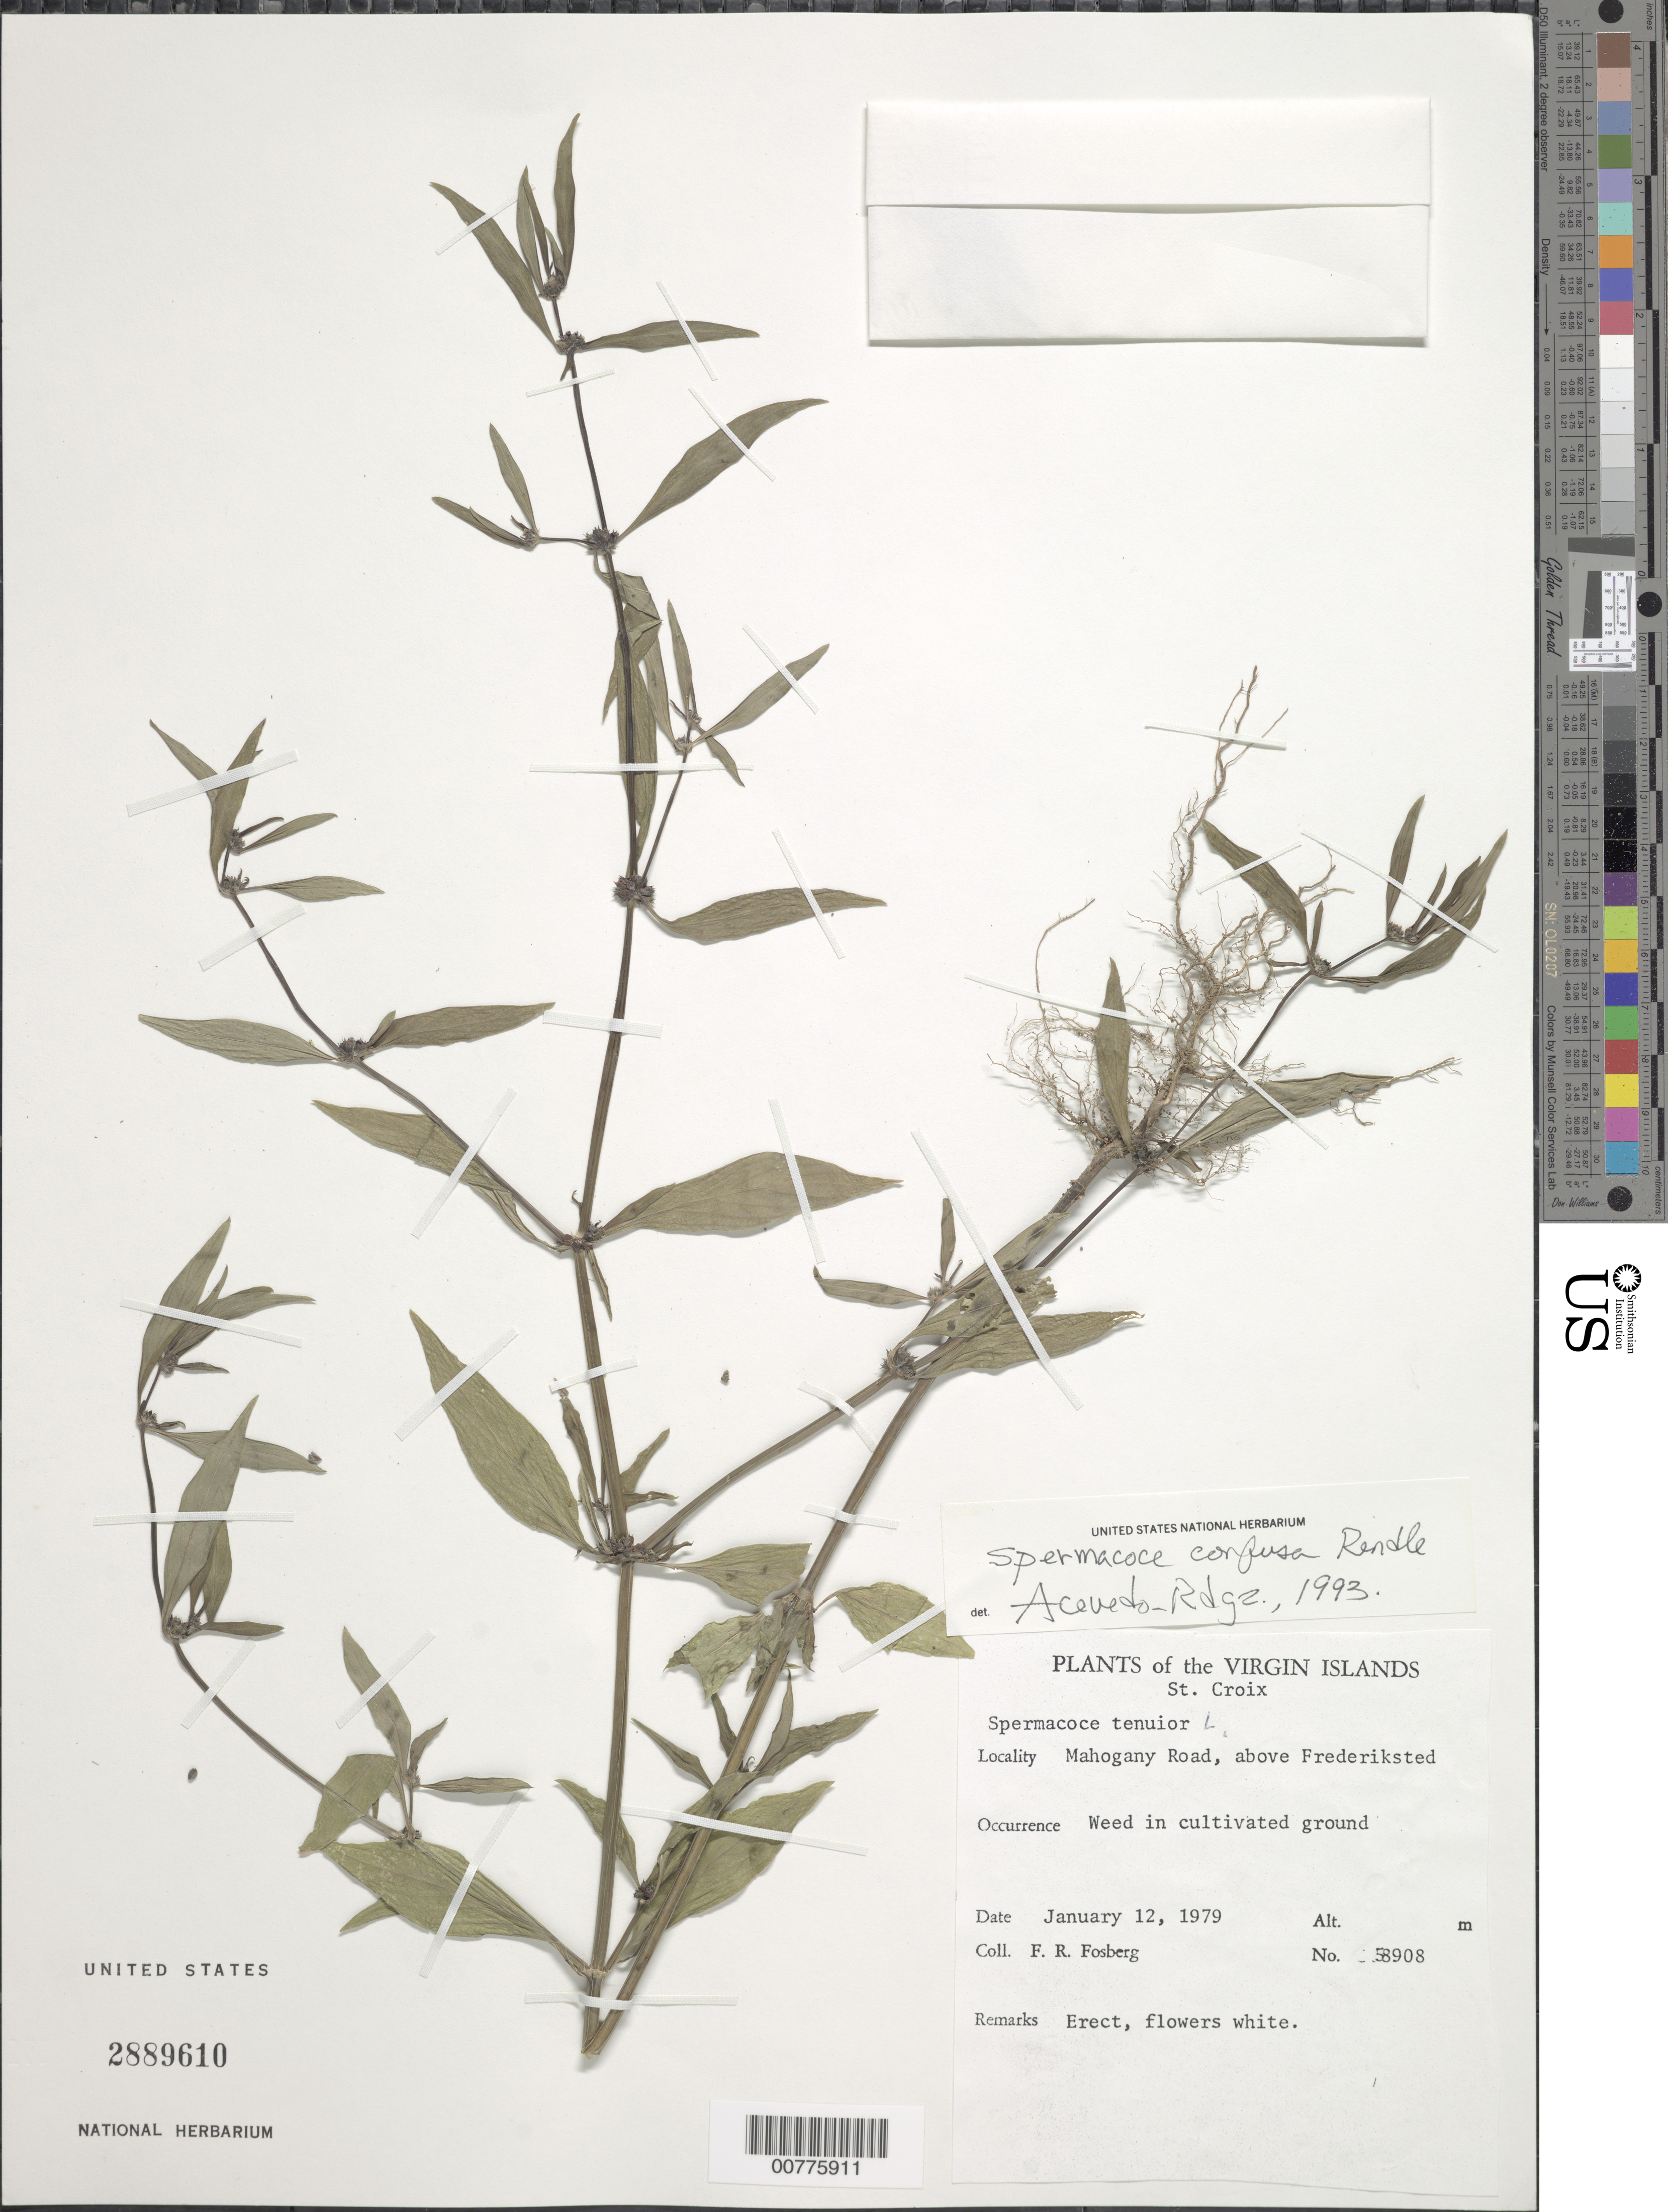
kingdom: Plantae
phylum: Tracheophyta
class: Magnoliopsida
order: Gentianales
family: Rubiaceae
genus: Spermacoce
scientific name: Spermacoce tenuior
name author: L.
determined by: Acevedo-Rodríguez, P., (BOT), Smithsonian Institution - National Museum of Natural History (UNITED STATES)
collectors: F. R. Fosberg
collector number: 58908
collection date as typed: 12 Jan 1979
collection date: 1979-01-12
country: U.S. Virgin Islands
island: St. Croix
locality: Mahogany Road, above Fredericksted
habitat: Weed in cultivated ground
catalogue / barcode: US 2889610